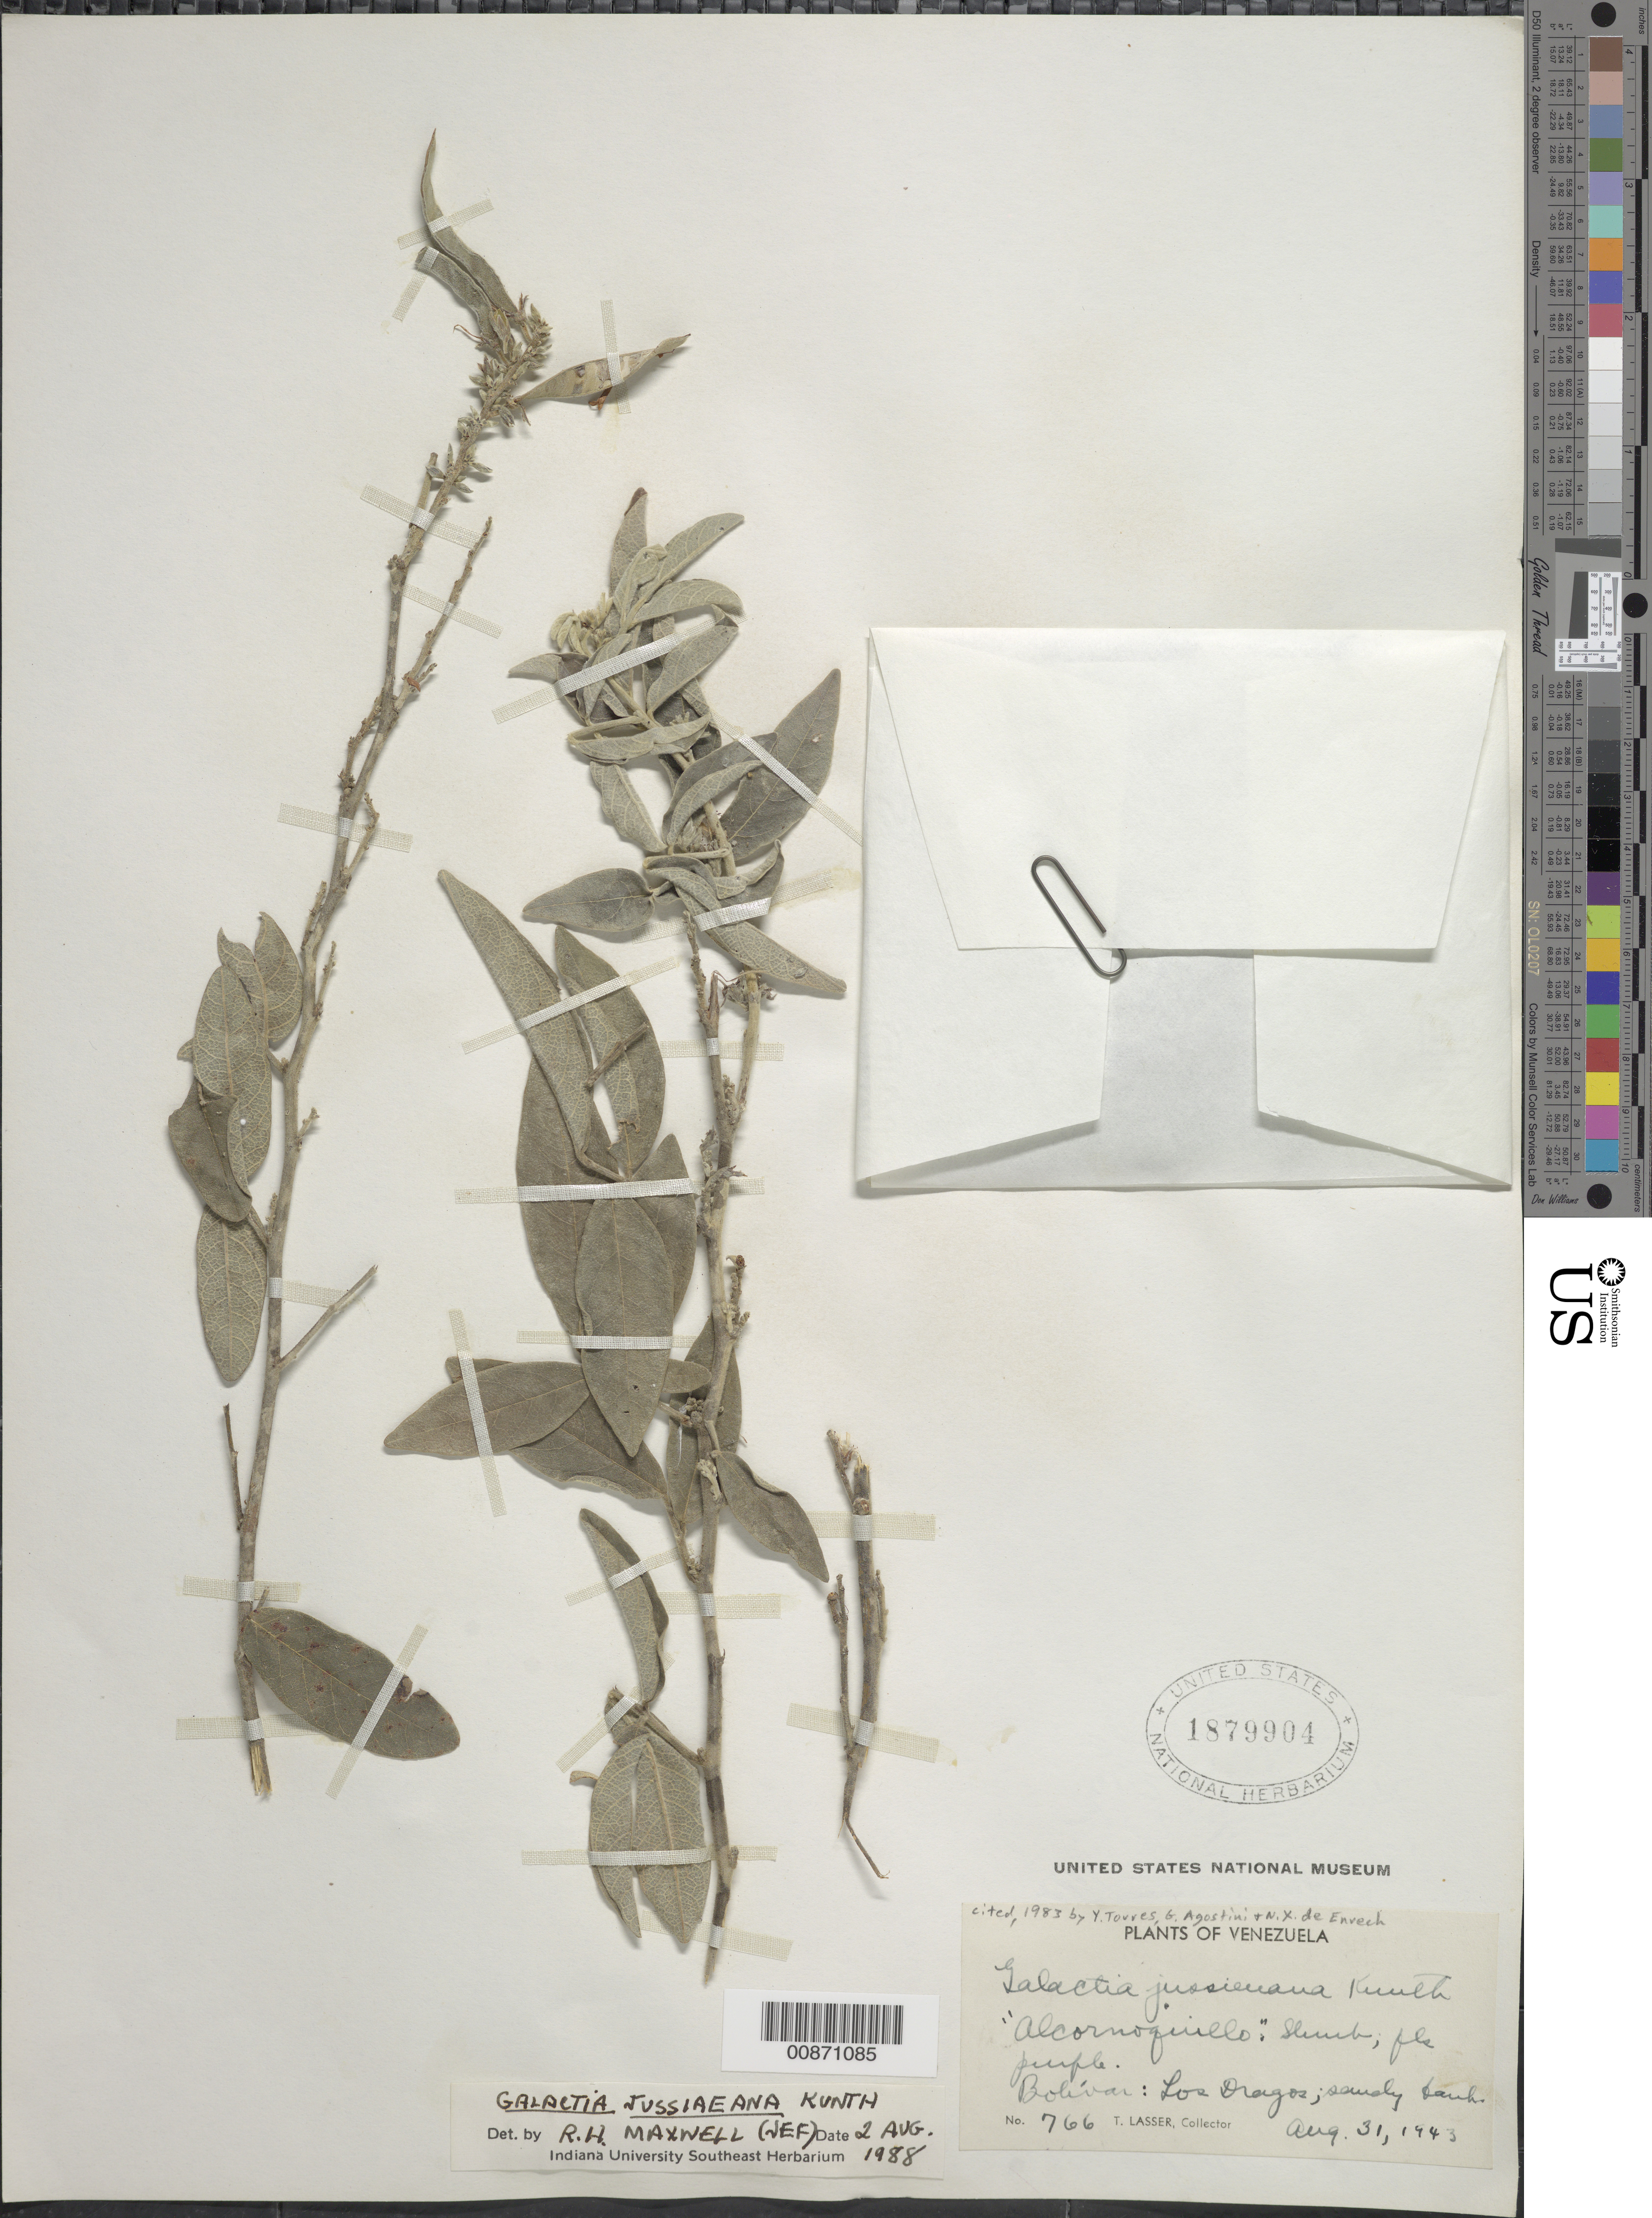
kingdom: Plantae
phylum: Tracheophyta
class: Magnoliopsida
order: Fabales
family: Fabaceae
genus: Galactia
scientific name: Galactia jussiaeana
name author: Kunth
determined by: Maxwell, R. H., (JEF), Indiana University Southeast (UNITED STATES)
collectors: T. Lasser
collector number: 766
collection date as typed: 31-Aug-43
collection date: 1943-08-31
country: Venezuela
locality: Los Dragos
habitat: Sandy bank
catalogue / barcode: US 1879904